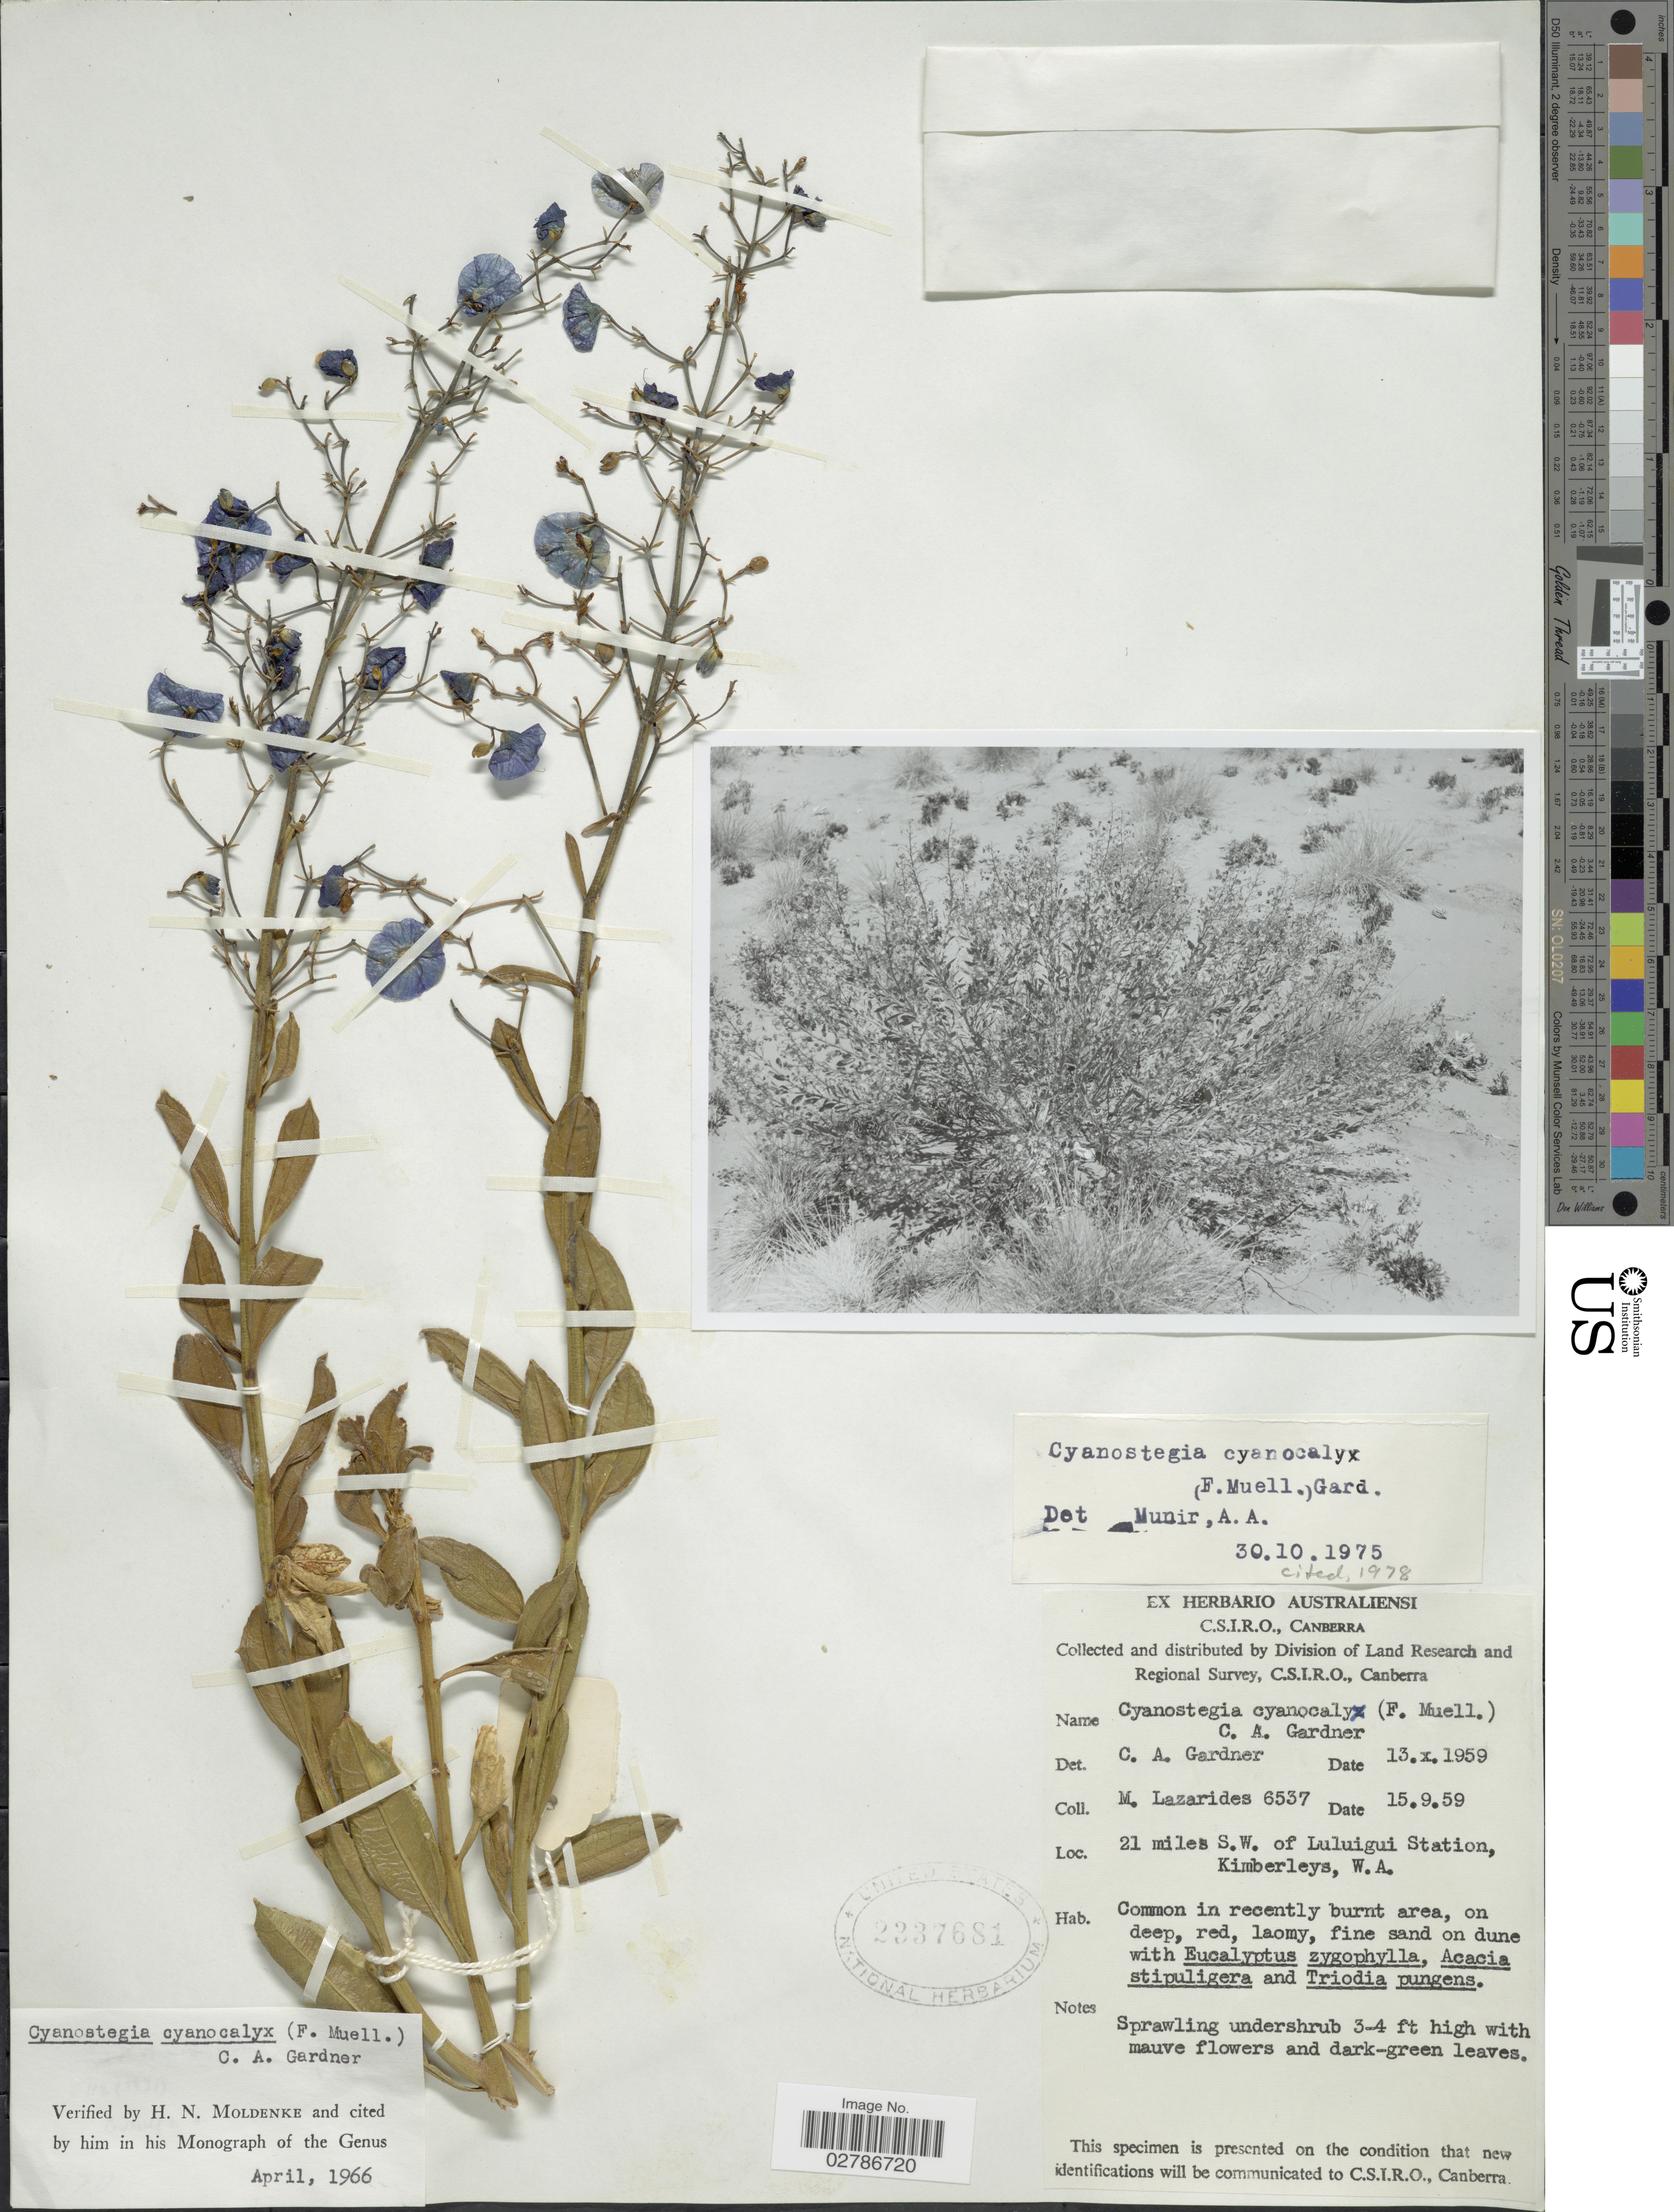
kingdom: Plantae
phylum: Tracheophyta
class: Magnoliopsida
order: Lamiales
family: Lamiaceae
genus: Cyanostegia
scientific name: Cyanostegia cyanocalyx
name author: (F. Muell.) C.A. Gardner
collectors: M. Lazarides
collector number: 6537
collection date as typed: Transcribed d/m/y: 15/9/59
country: Australia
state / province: Western Australia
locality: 21 miles S.W. of Luluigui Station, Kimberleys, W.A.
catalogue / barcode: US 2337681